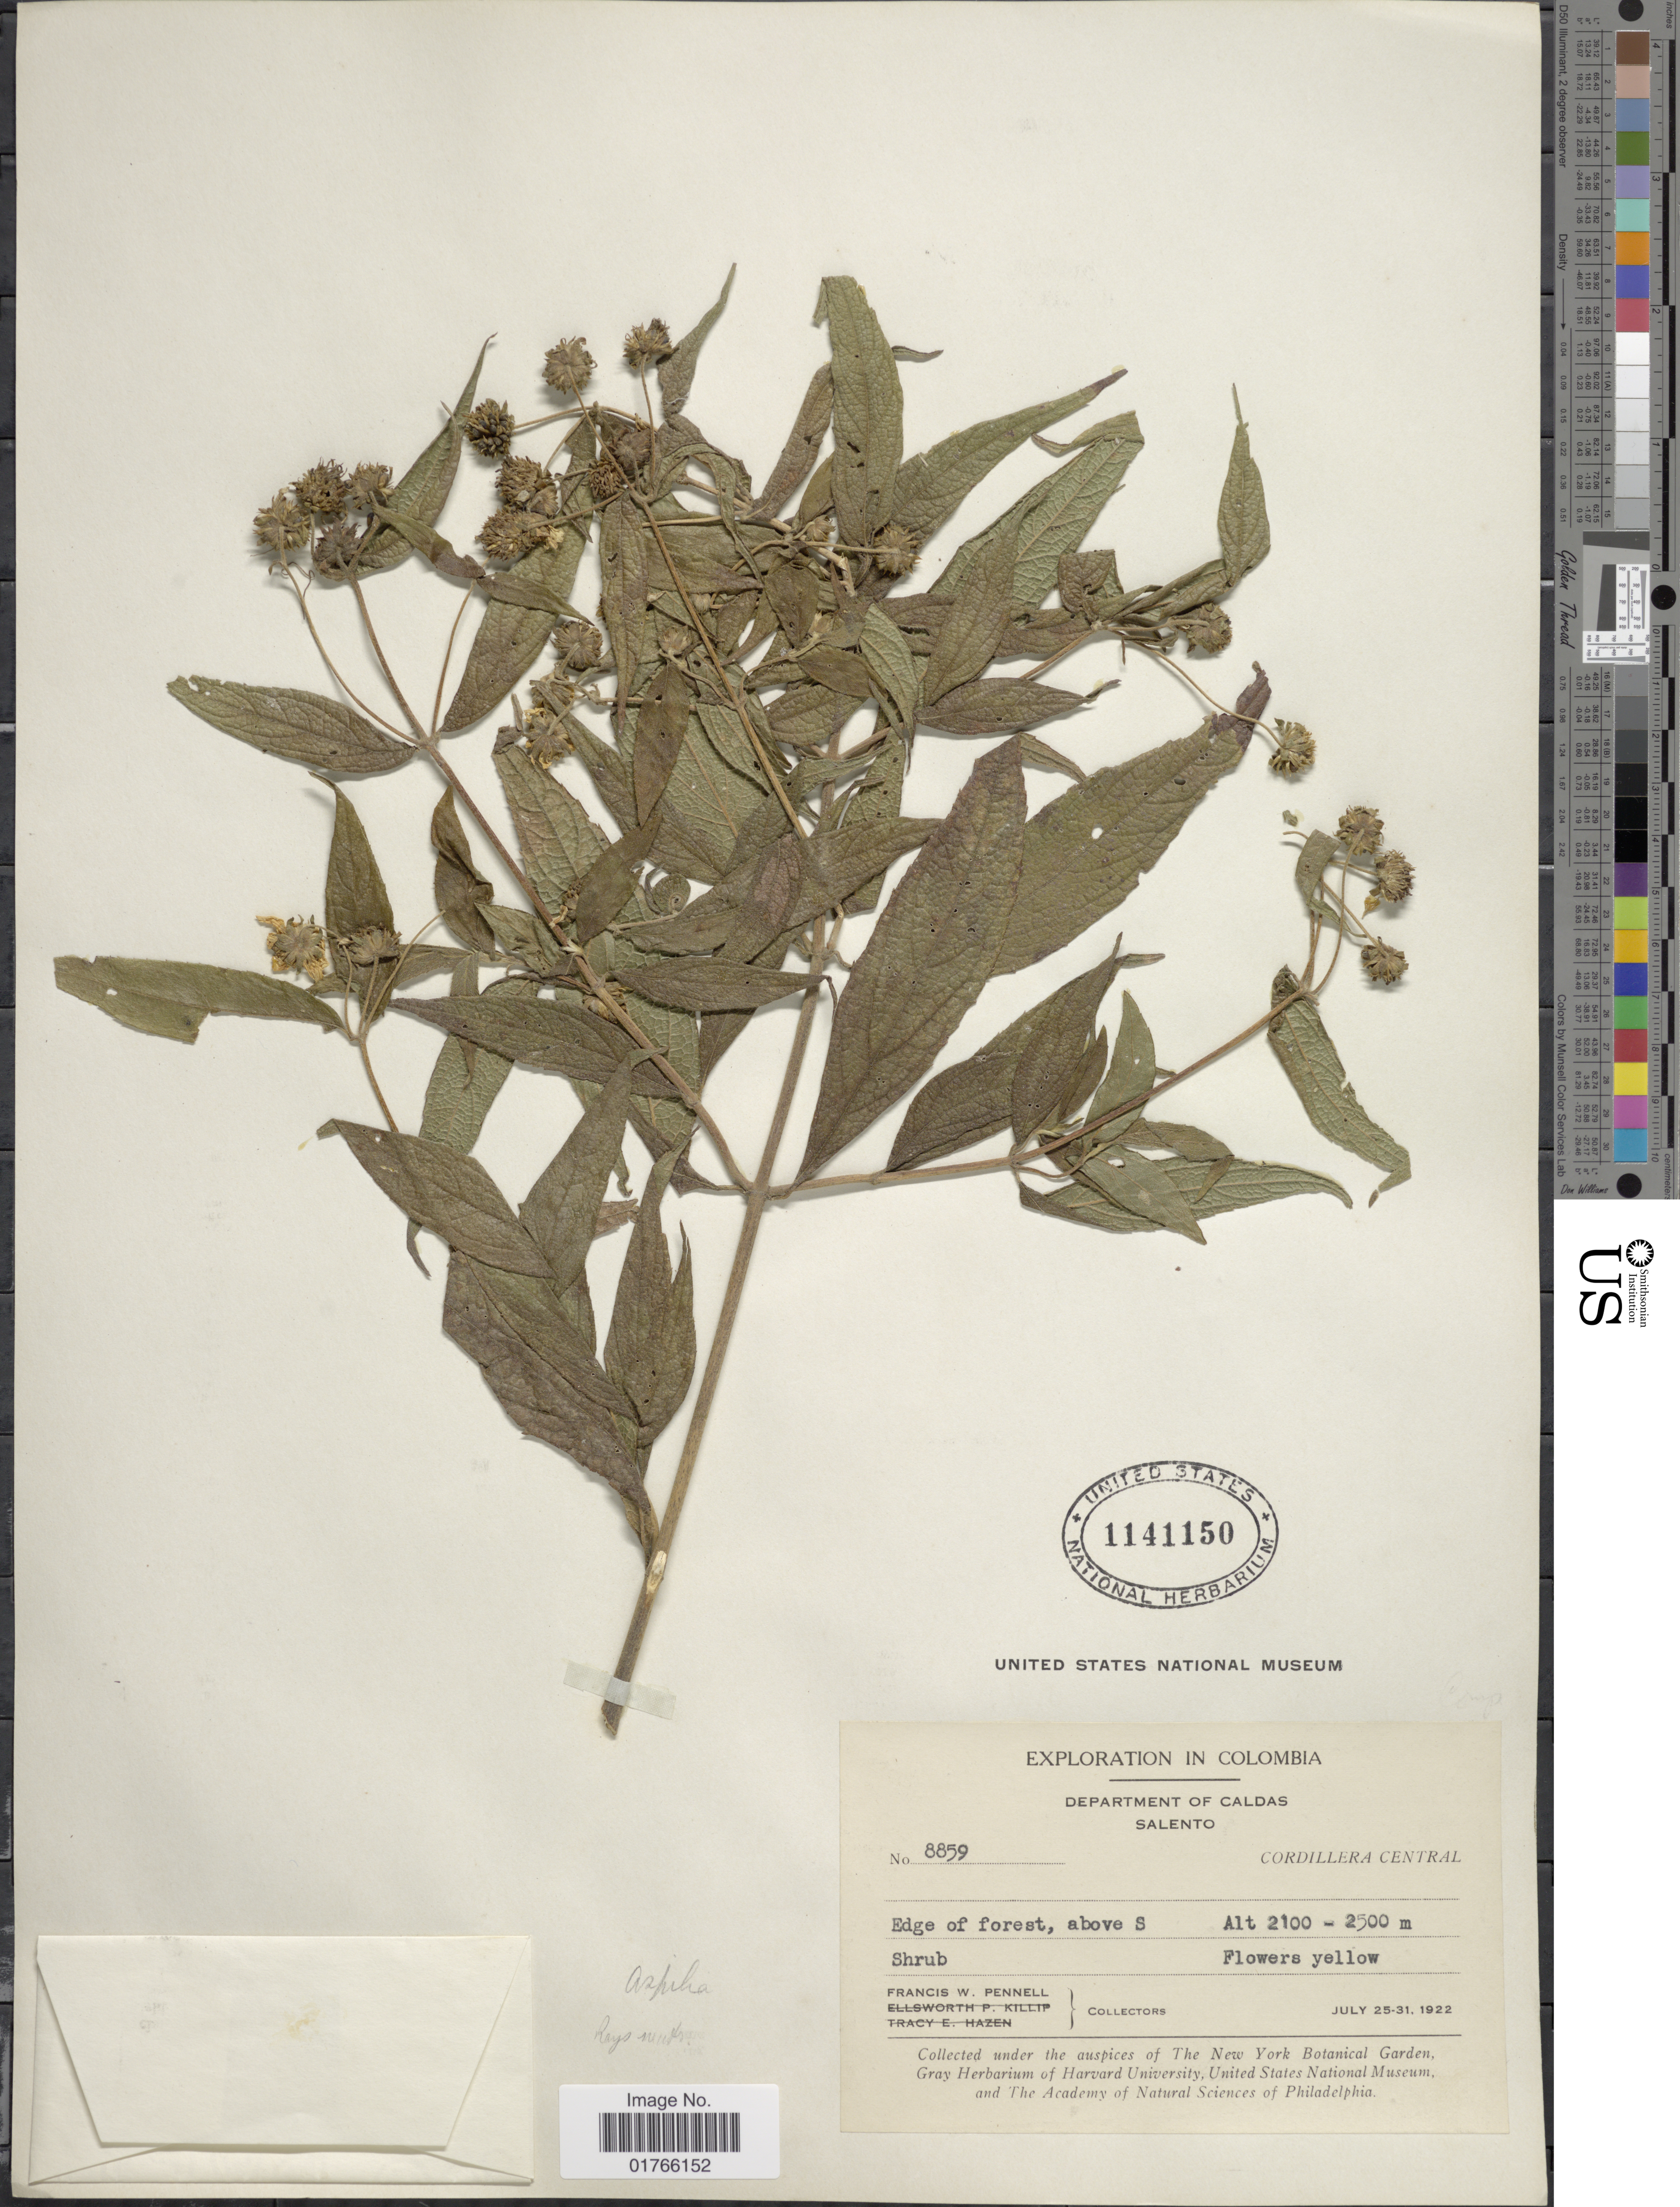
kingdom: Plantae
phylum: Tracheophyta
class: Magnoliopsida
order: Asterales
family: Asteraceae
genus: Aspilia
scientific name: Aspilia sp.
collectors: F. W. Pennell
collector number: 8859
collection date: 1922-07-25/1922-07-31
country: Colombia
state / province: Caldas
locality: Salento, Cordillera Central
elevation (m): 2100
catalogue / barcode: US 1141150